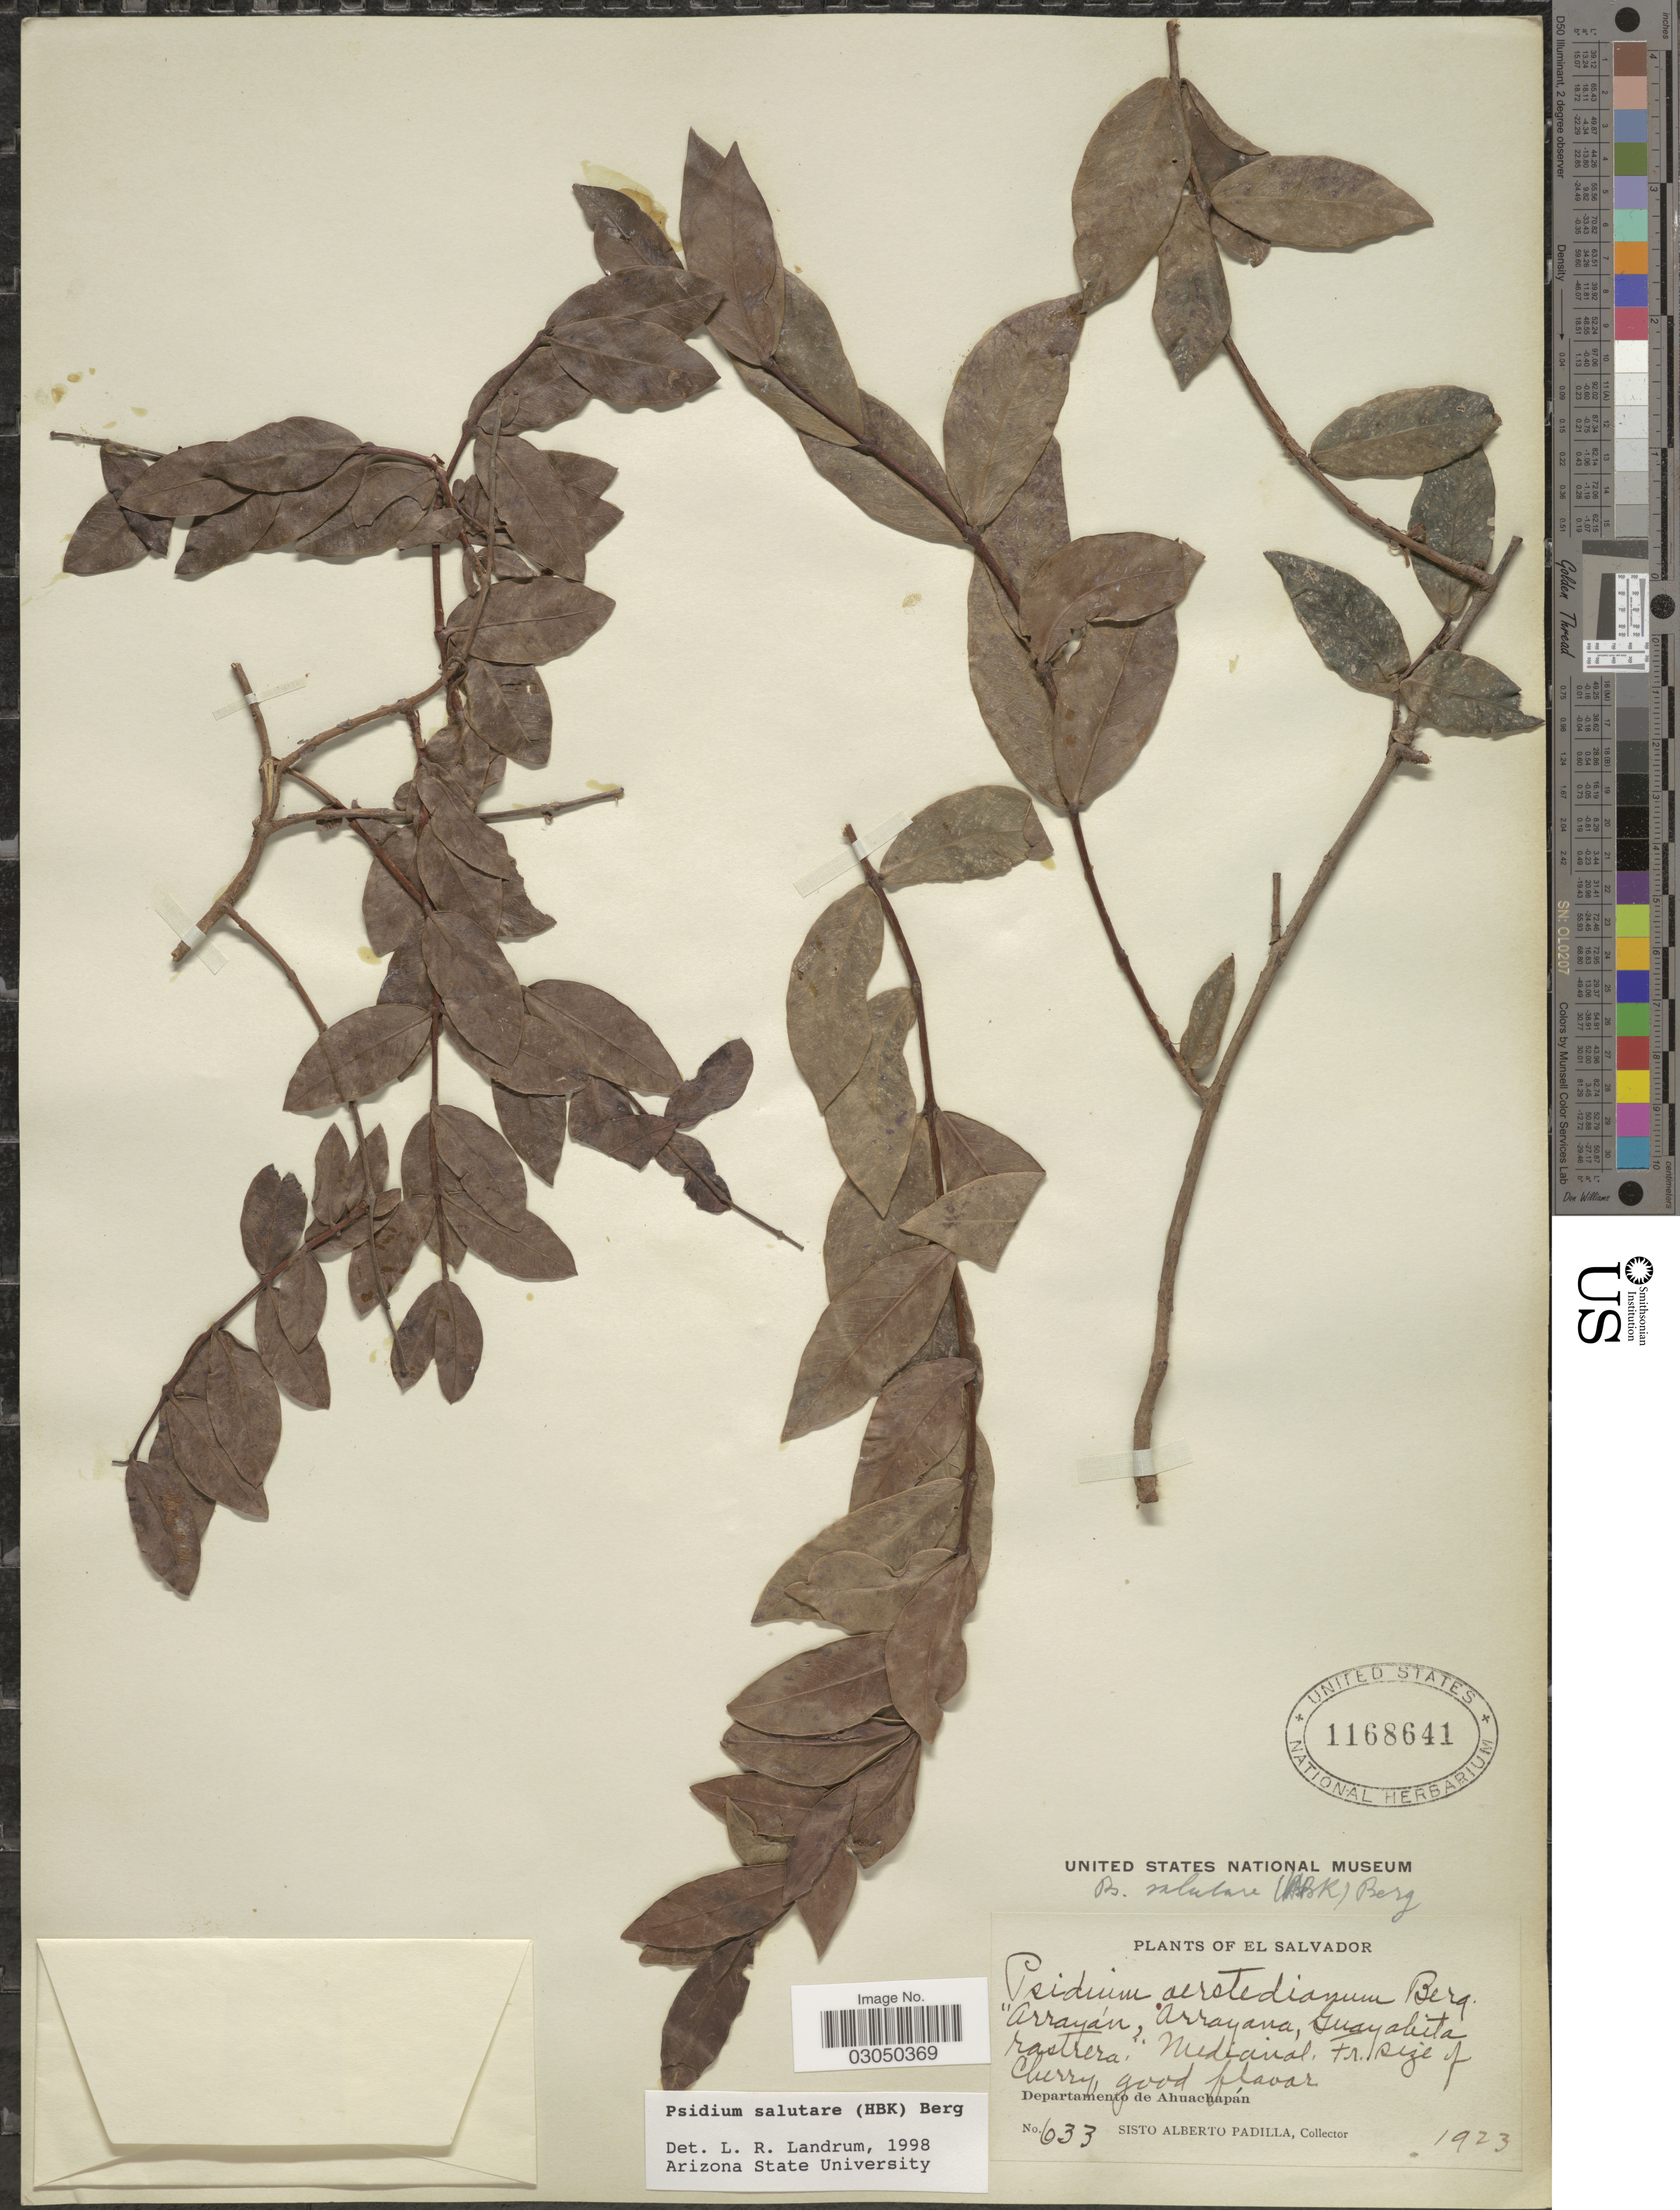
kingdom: Plantae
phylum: Tracheophyta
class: Magnoliopsida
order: Myrtales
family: Myrtaceae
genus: Psidium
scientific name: Psidium salutare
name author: (Kunth) O. Berg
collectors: S. A. Padilla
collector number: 633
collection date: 1923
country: El Salvador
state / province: Ahuachapan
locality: Arrayán, Arrayana, Guayabita rastrera, Medicinal. Departamento de Ahuachapán.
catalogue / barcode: US 1168641